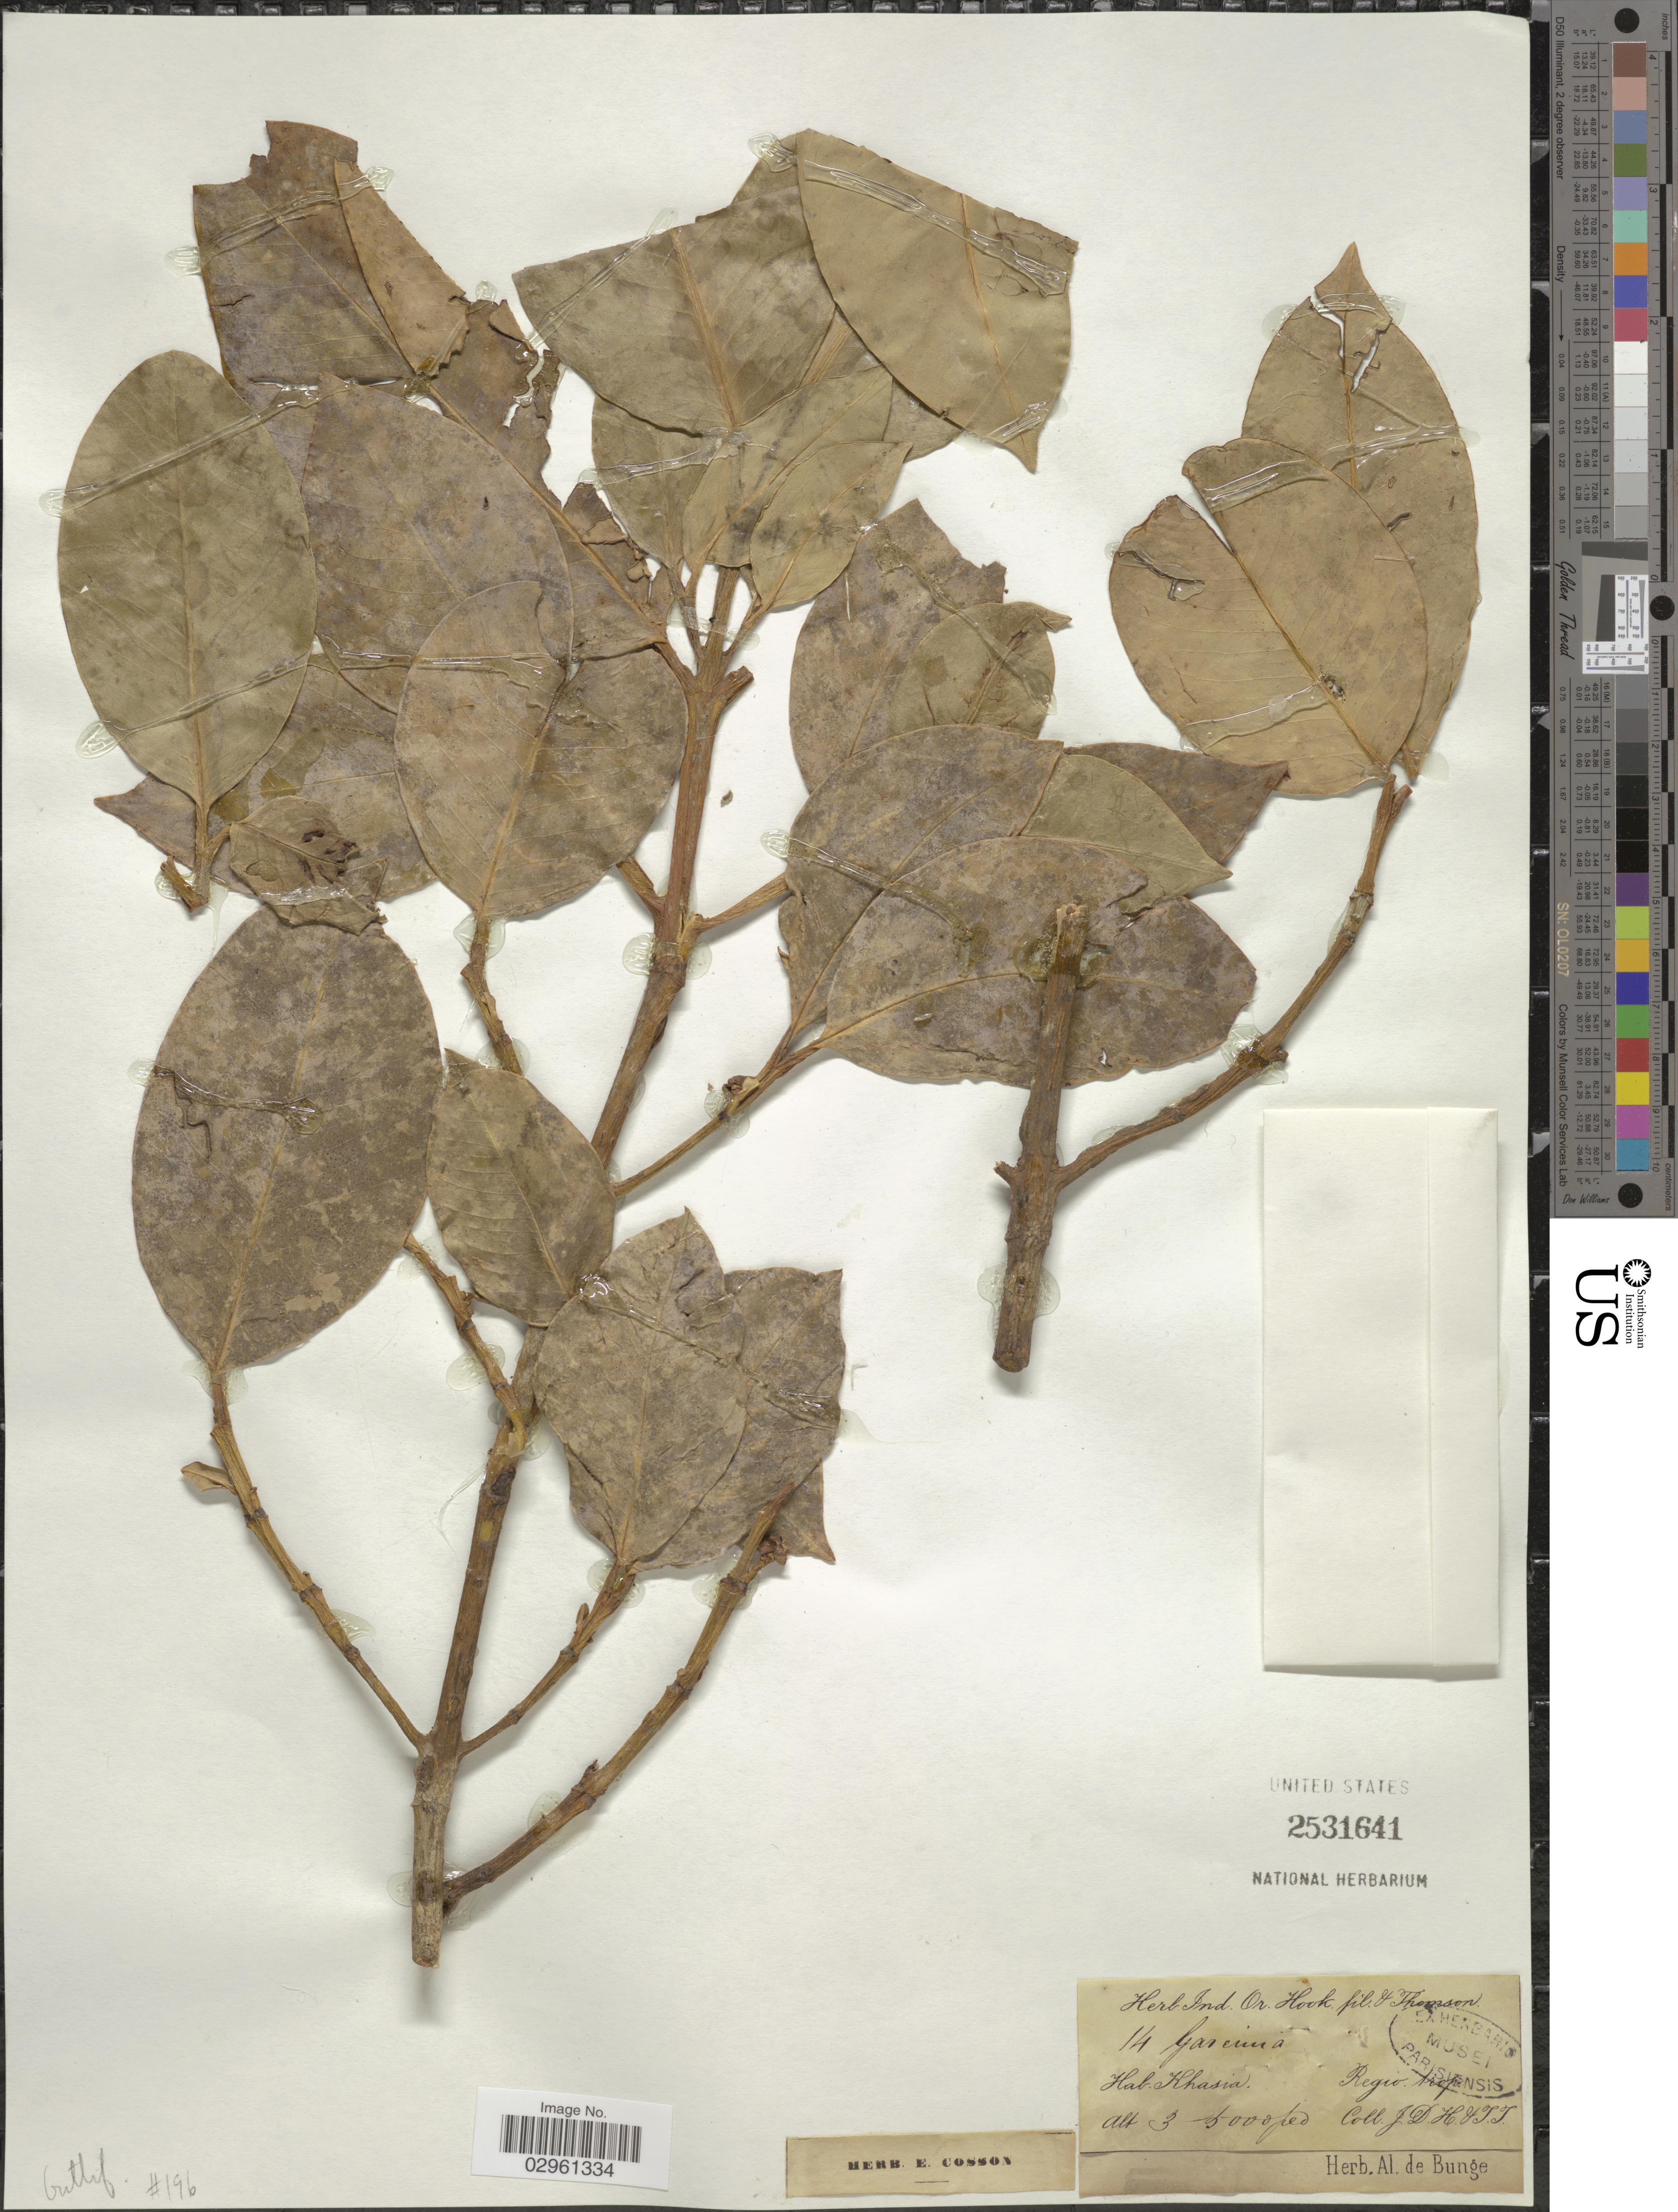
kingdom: Plantae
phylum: Tracheophyta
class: Magnoliopsida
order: Malpighiales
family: Clusiaceae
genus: Garcinia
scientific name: Garcinia sp.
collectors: J. D. Hooker & T. Thomson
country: India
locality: Khasia. Regio. trop.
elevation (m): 914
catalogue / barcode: US 2531641